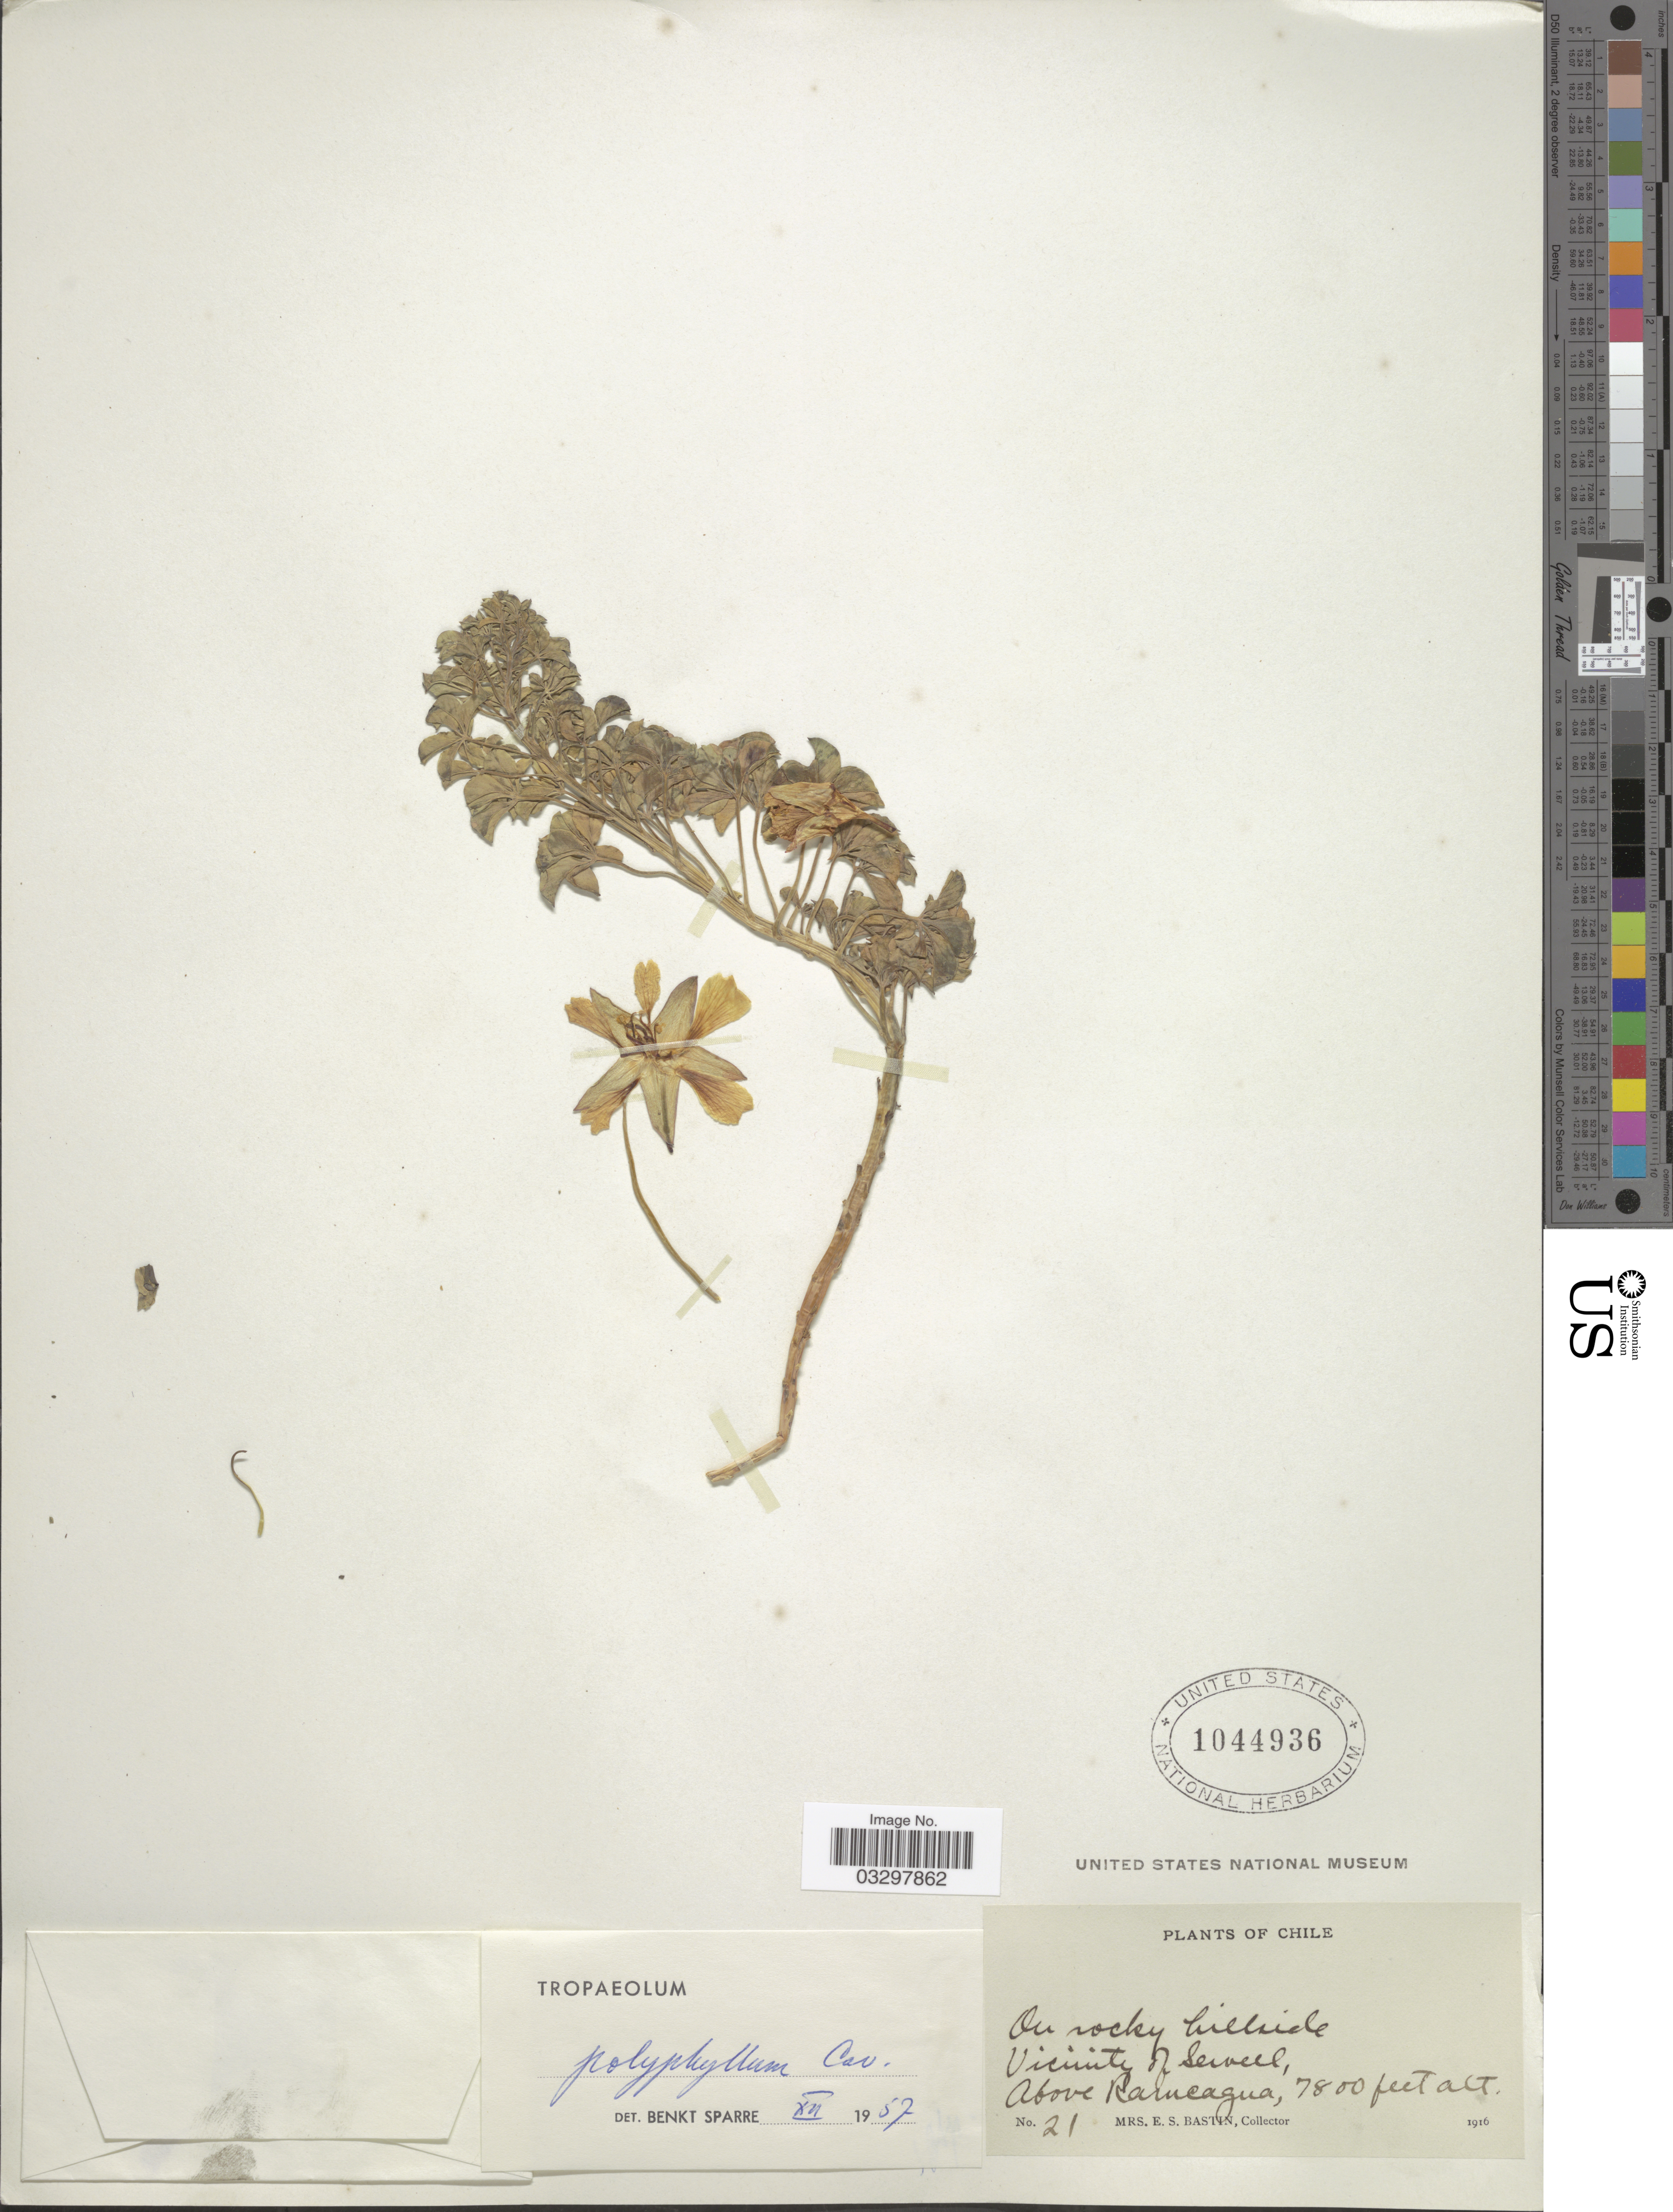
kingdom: Plantae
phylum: Tracheophyta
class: Magnoliopsida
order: Brassicales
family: Tropaeolaceae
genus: Tropaeolum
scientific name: Tropaeolum polyphyllum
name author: Cav.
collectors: E. Bastin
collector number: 21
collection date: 1916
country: Chile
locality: Vicinity of Sewell, Above Ramcagua.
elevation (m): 2377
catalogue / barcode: US 1044936